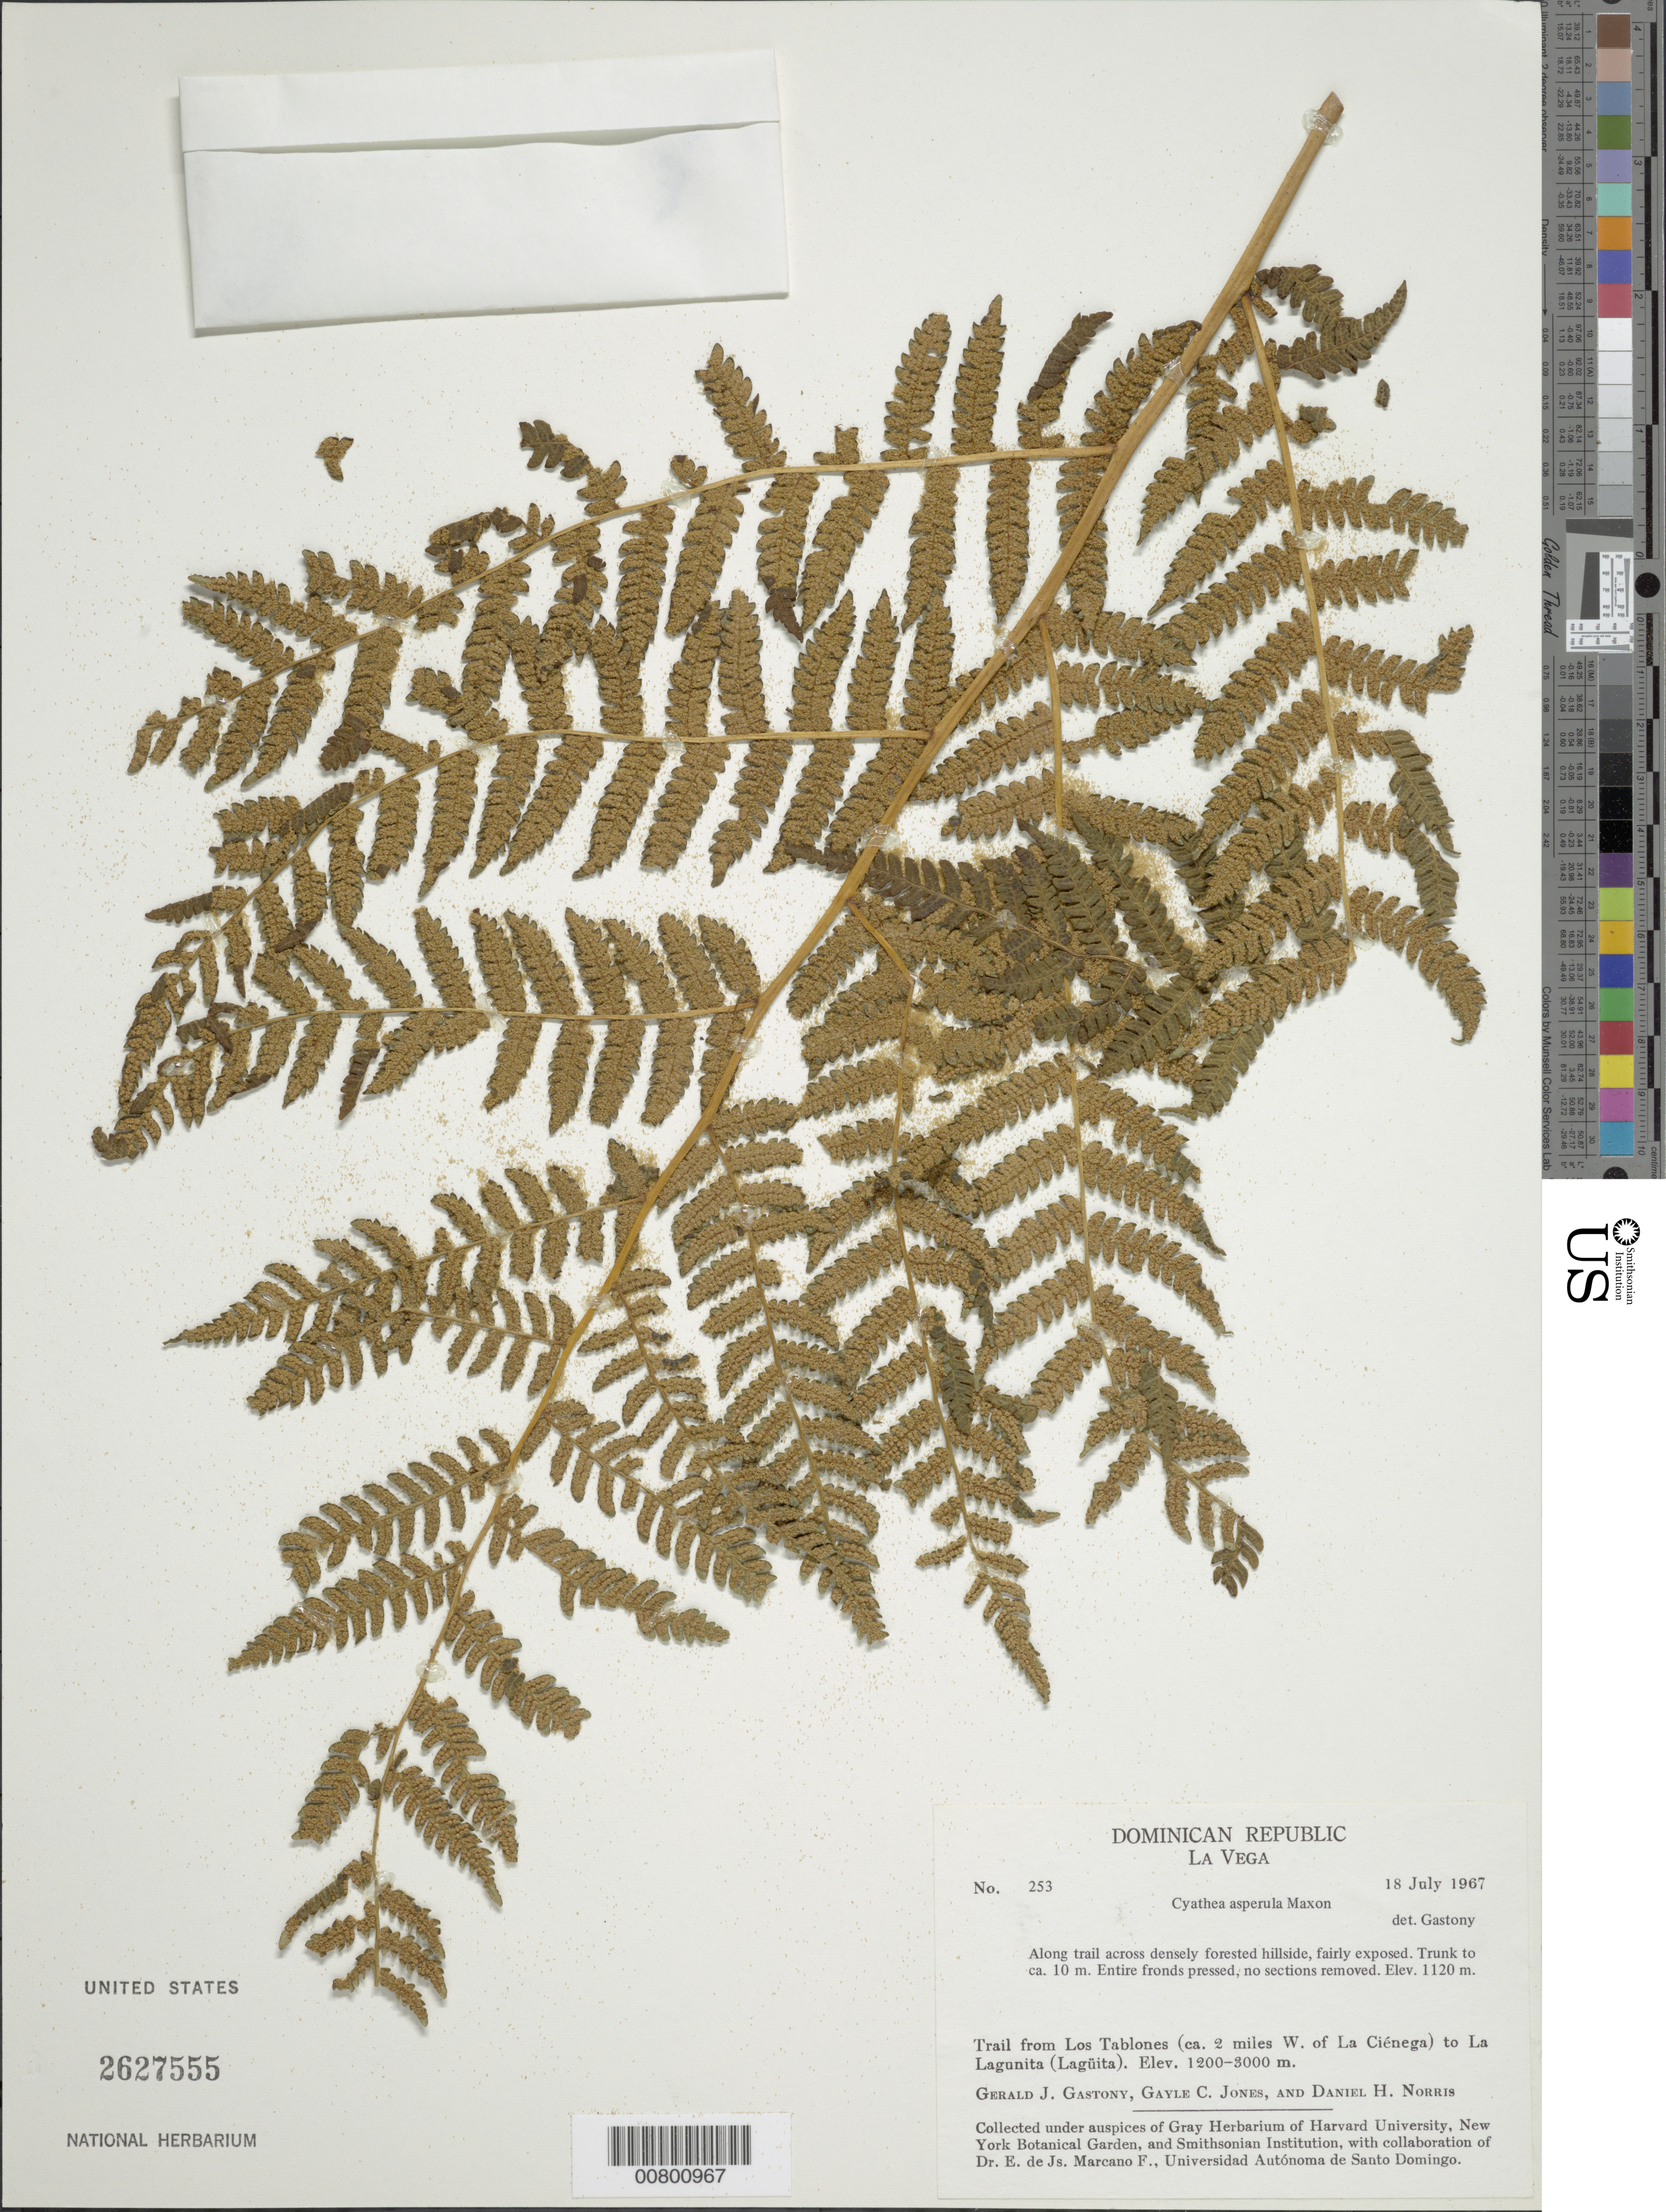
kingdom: Plantae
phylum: Tracheophyta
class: Polypodiopsida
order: Cyatheales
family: Cyatheaceae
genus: Cyathea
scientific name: Cyathea furfuracea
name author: Christ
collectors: G. Gastony, G. C. Jones & D. H. Norris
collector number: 253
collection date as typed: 18 Jul 1967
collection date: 1967-07-18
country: Dominican Republic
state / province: La Vega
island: Hispaniola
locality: Los Tablones (ca. 2 miles W of La Ciénega) to La Lagunita (Lagüita)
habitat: Densely forested hillside, fairly exposed, along trail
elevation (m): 1120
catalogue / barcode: US 2627555